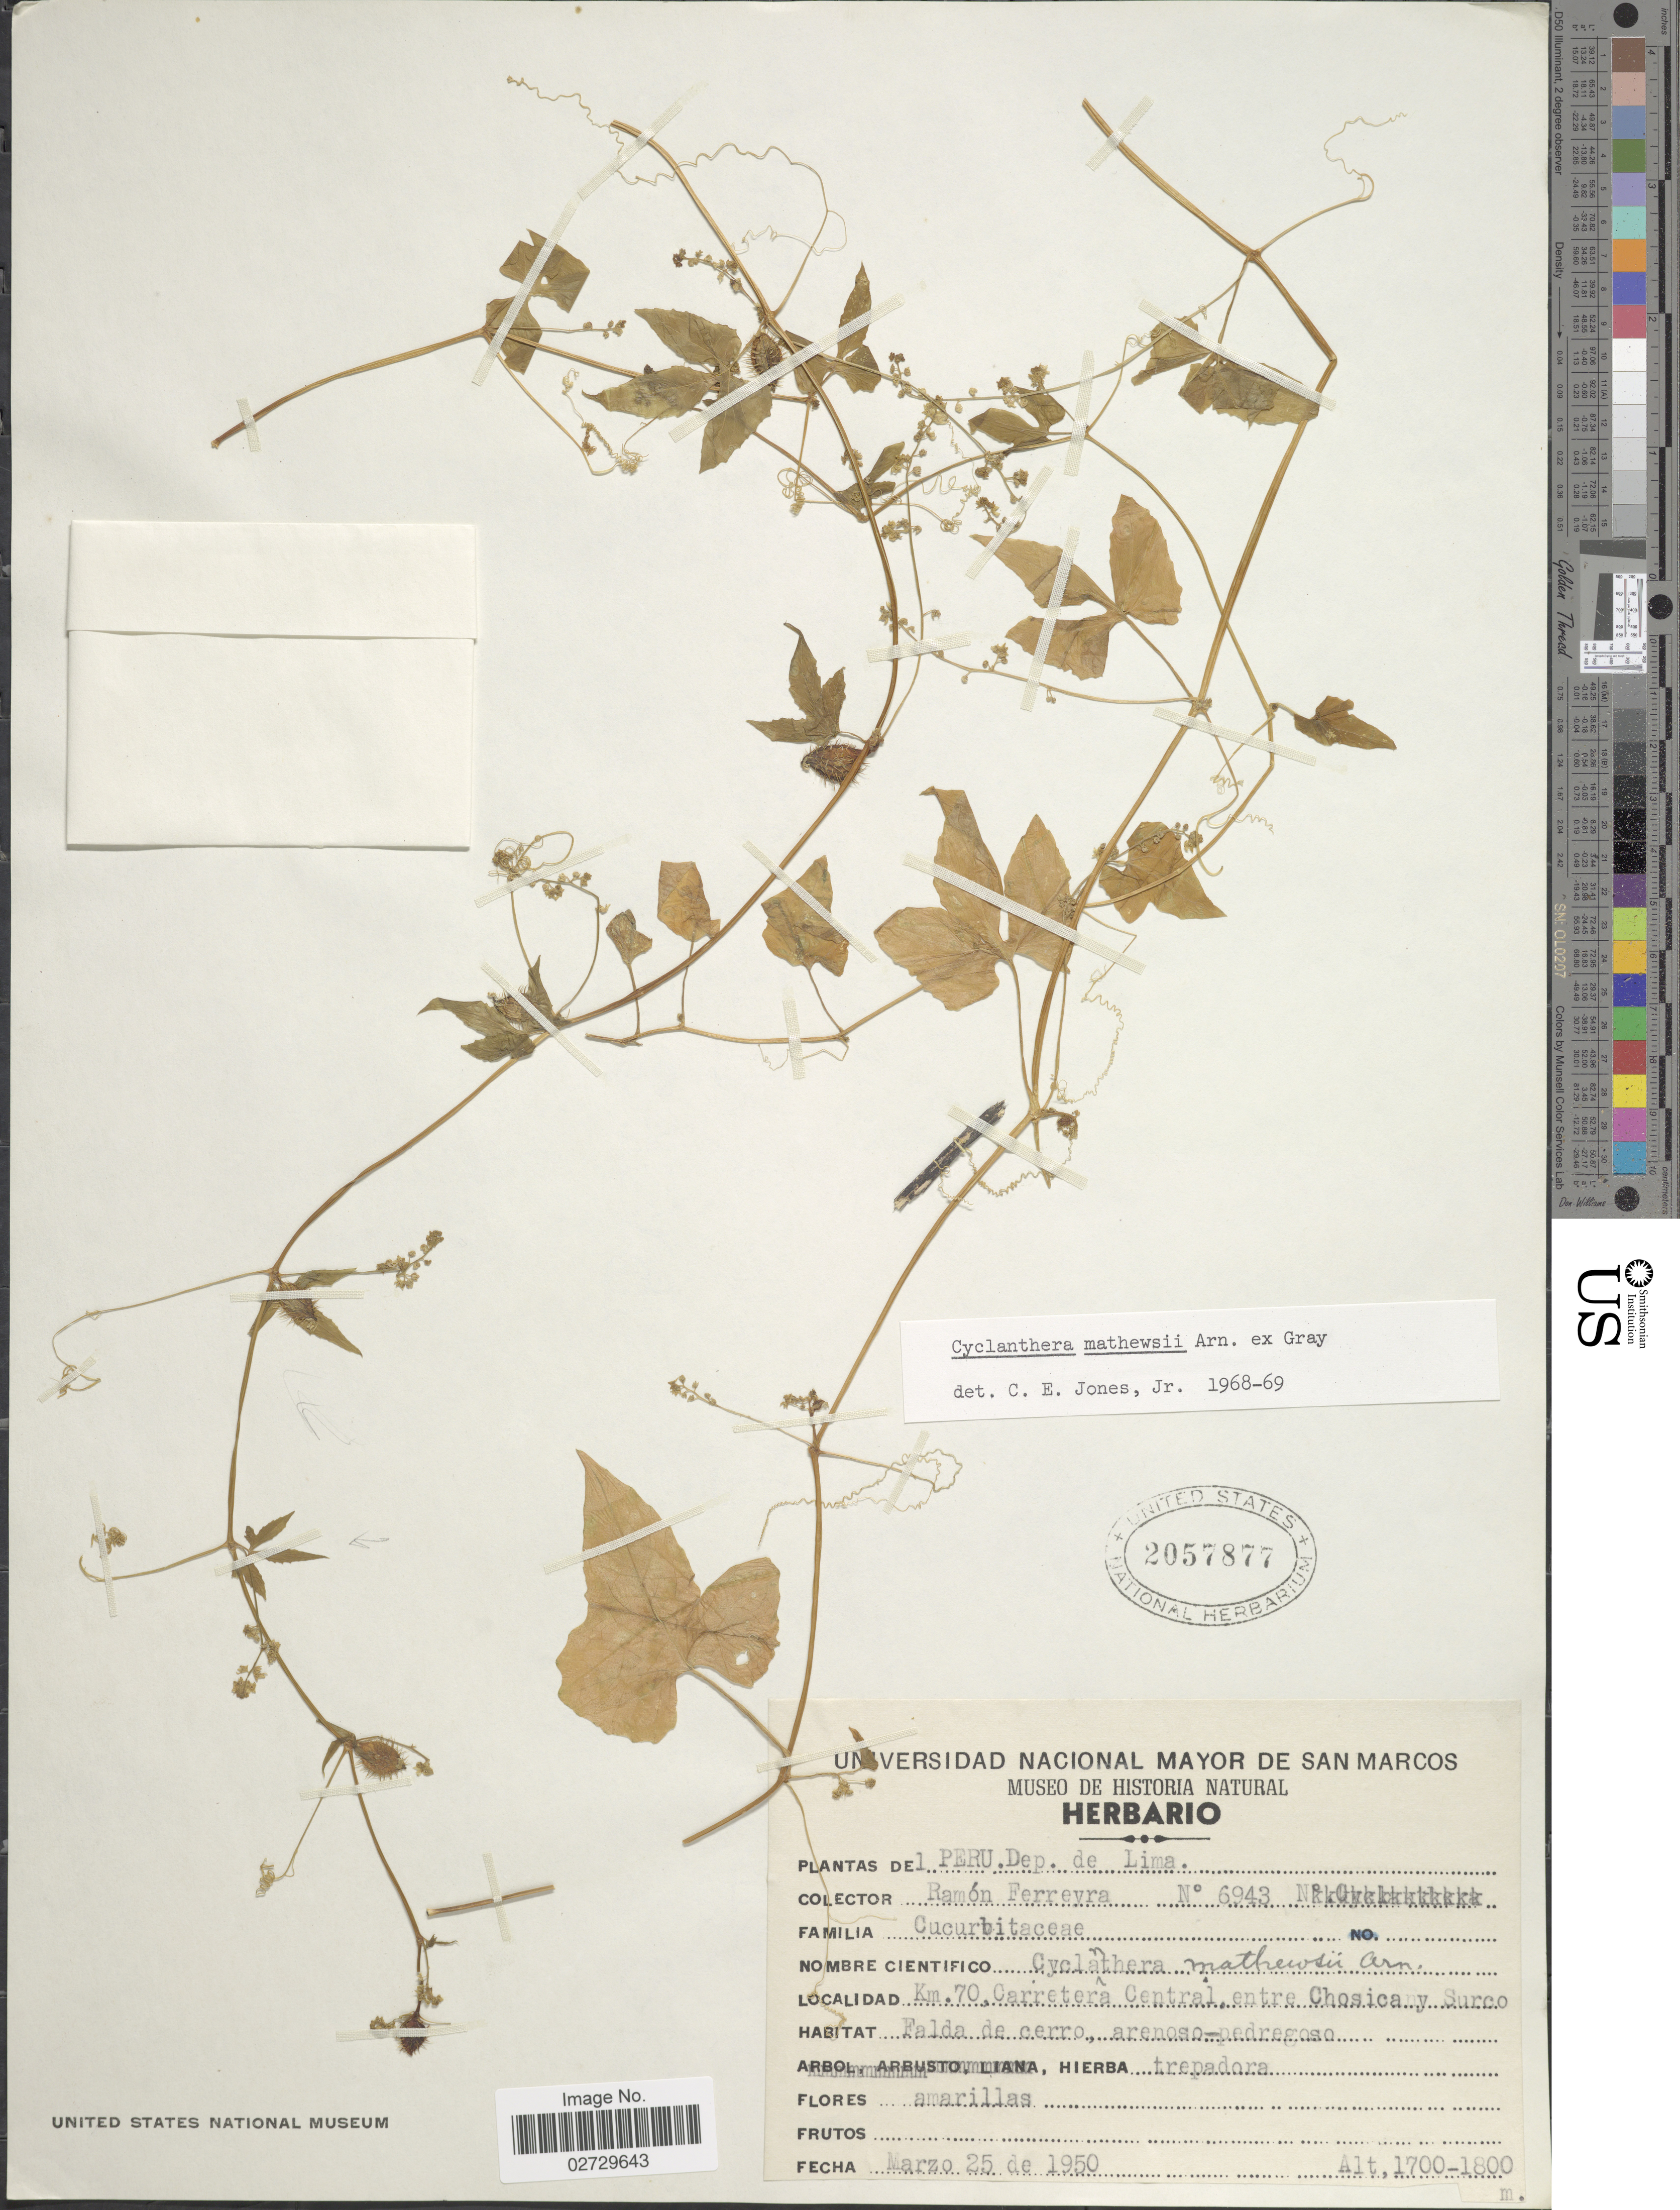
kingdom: Plantae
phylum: Tracheophyta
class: Magnoliopsida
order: Cucurbitales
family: Cucurbitaceae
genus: Cyclanthera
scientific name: Cyclanthera mathewsii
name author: Arn. ex A. Gray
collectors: R. A. Ferreyra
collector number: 6943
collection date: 1950-03-25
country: Peru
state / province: Lima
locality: Dep. de Lima, km. 70, Carretera Central entre Chosica y Sucro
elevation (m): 1700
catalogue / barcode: US 2057877